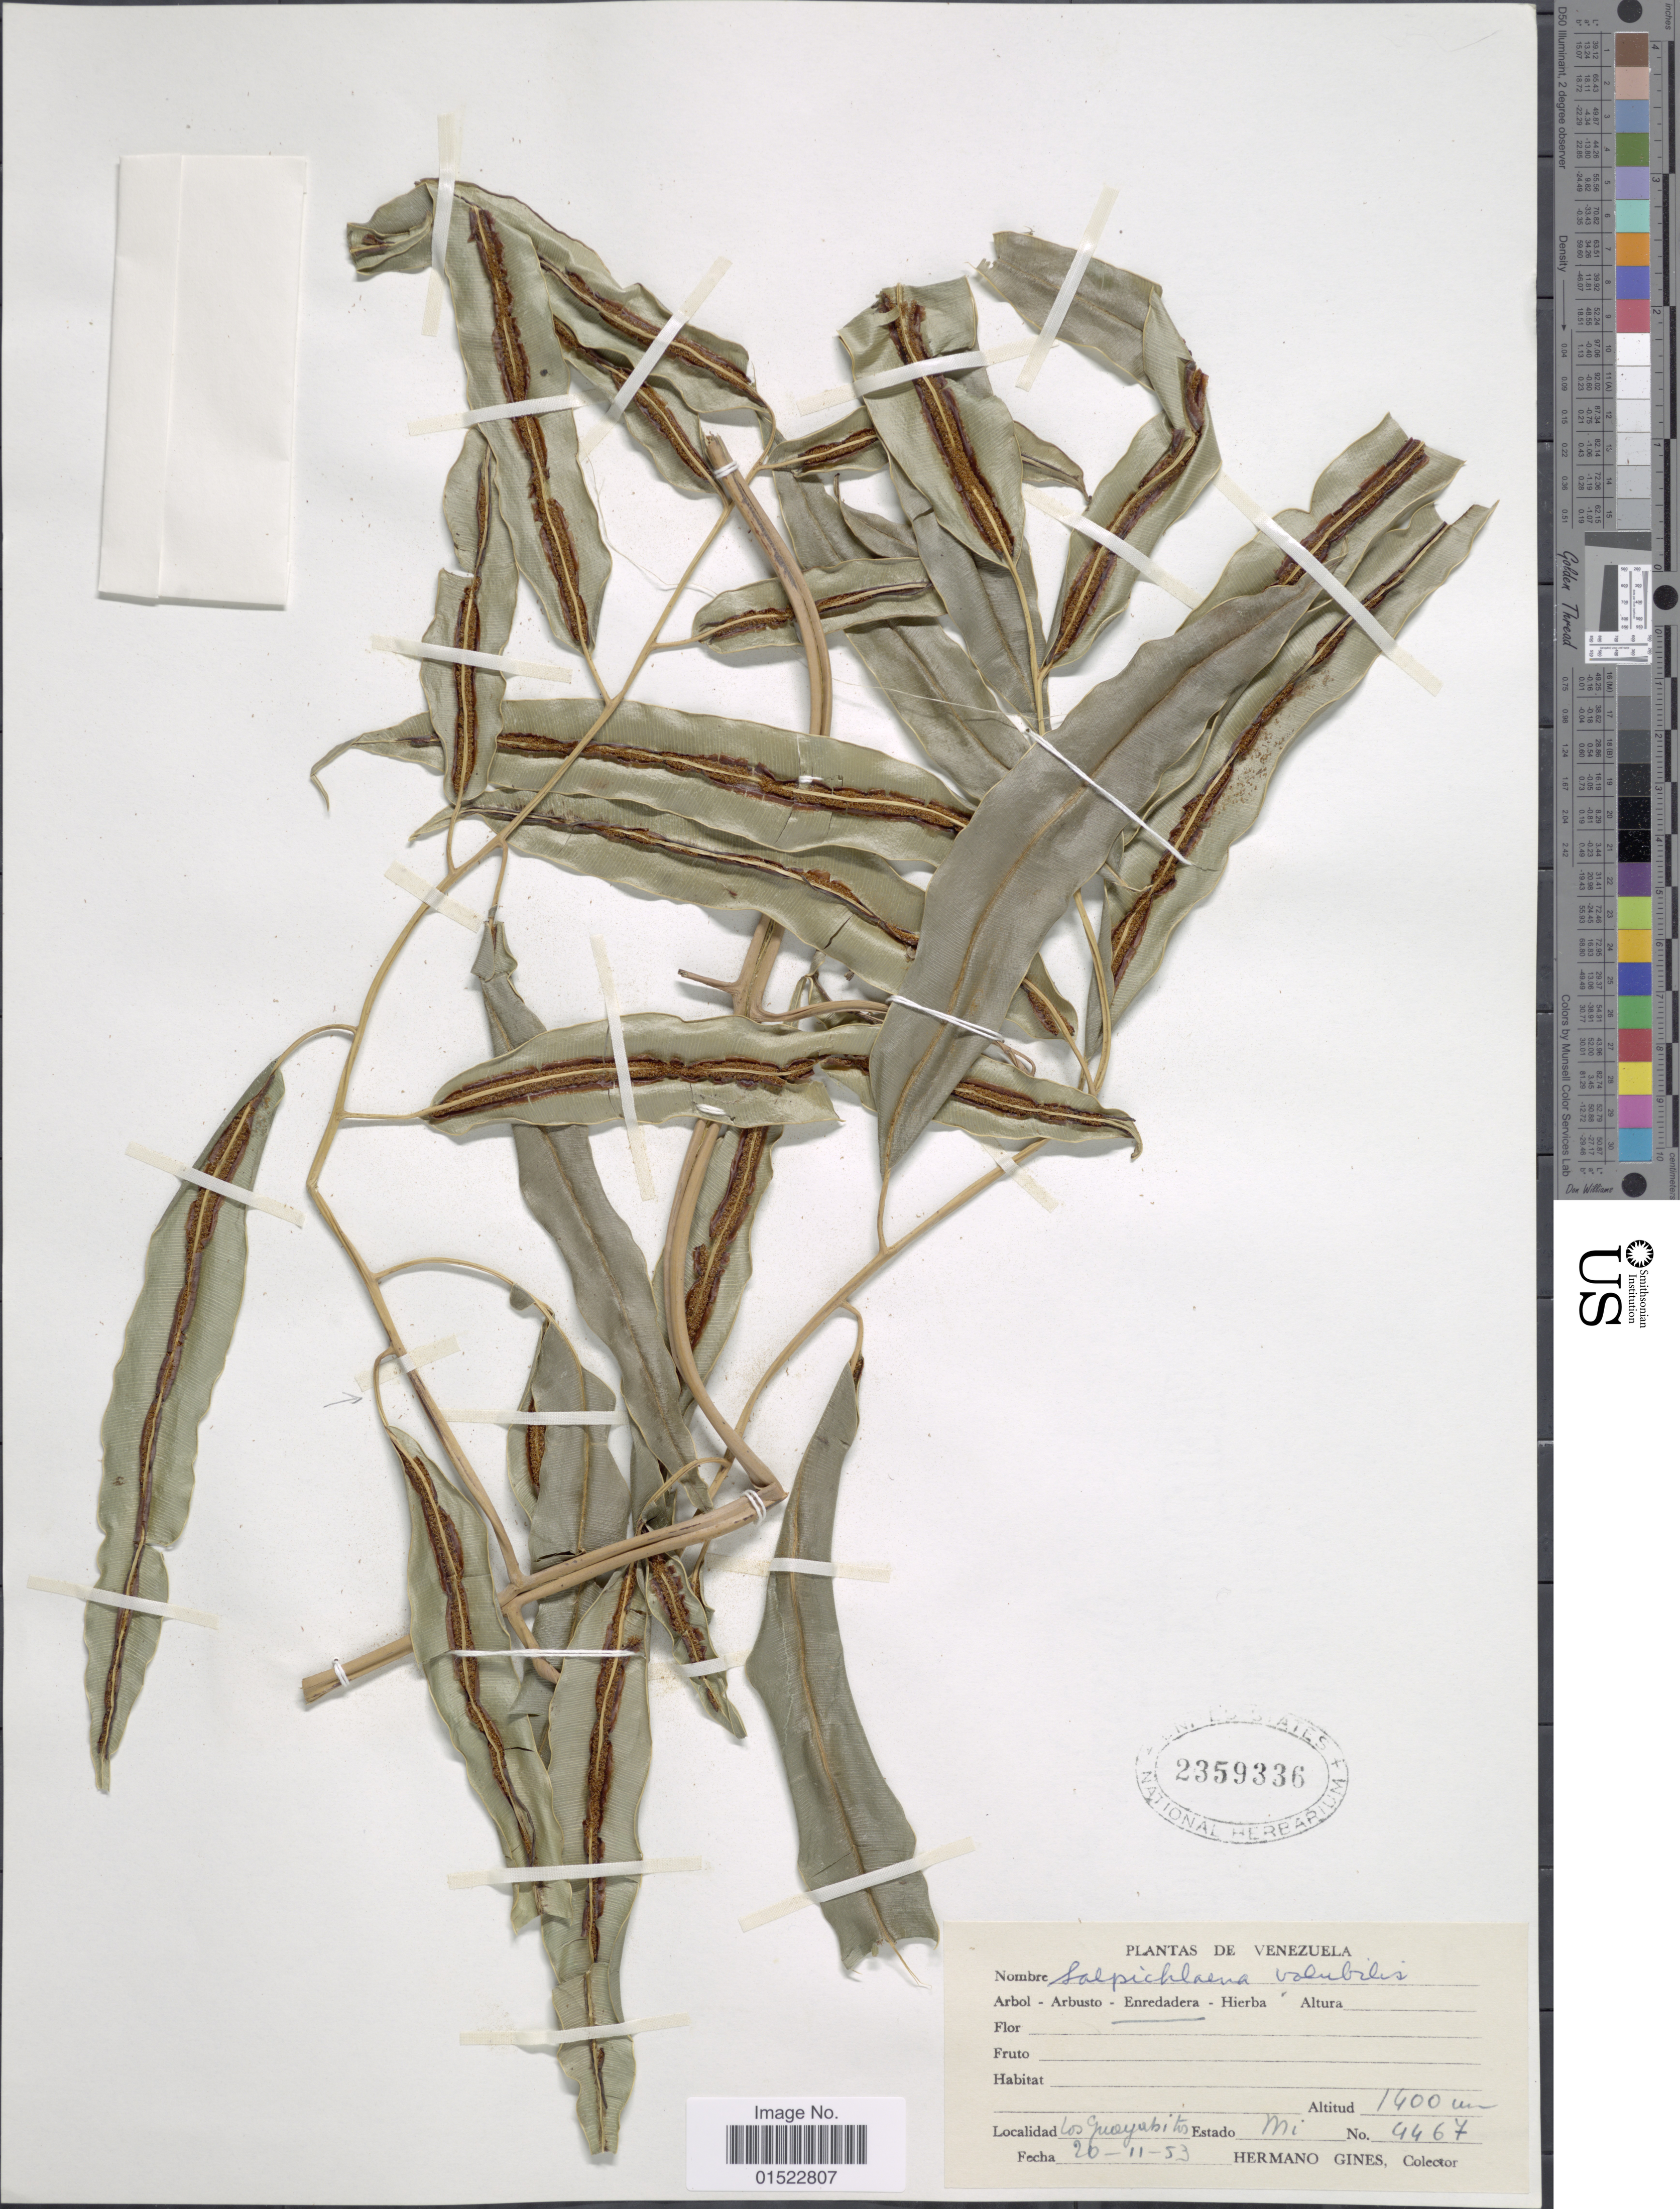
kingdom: Plantae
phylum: Tracheophyta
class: Polypodiopsida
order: Polypodiales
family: Blechnaceae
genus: Salpichlaena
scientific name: Salpichlaena volubilis subsp. volubilis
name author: (Kaulf.) J. Sm.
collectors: Bro. Gines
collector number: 4467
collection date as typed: Transcribed d/m/y: 26/11/53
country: Venezuela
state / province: Miranda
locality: Los Gueyesbito, Estado Mi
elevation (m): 1400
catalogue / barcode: US 2359336